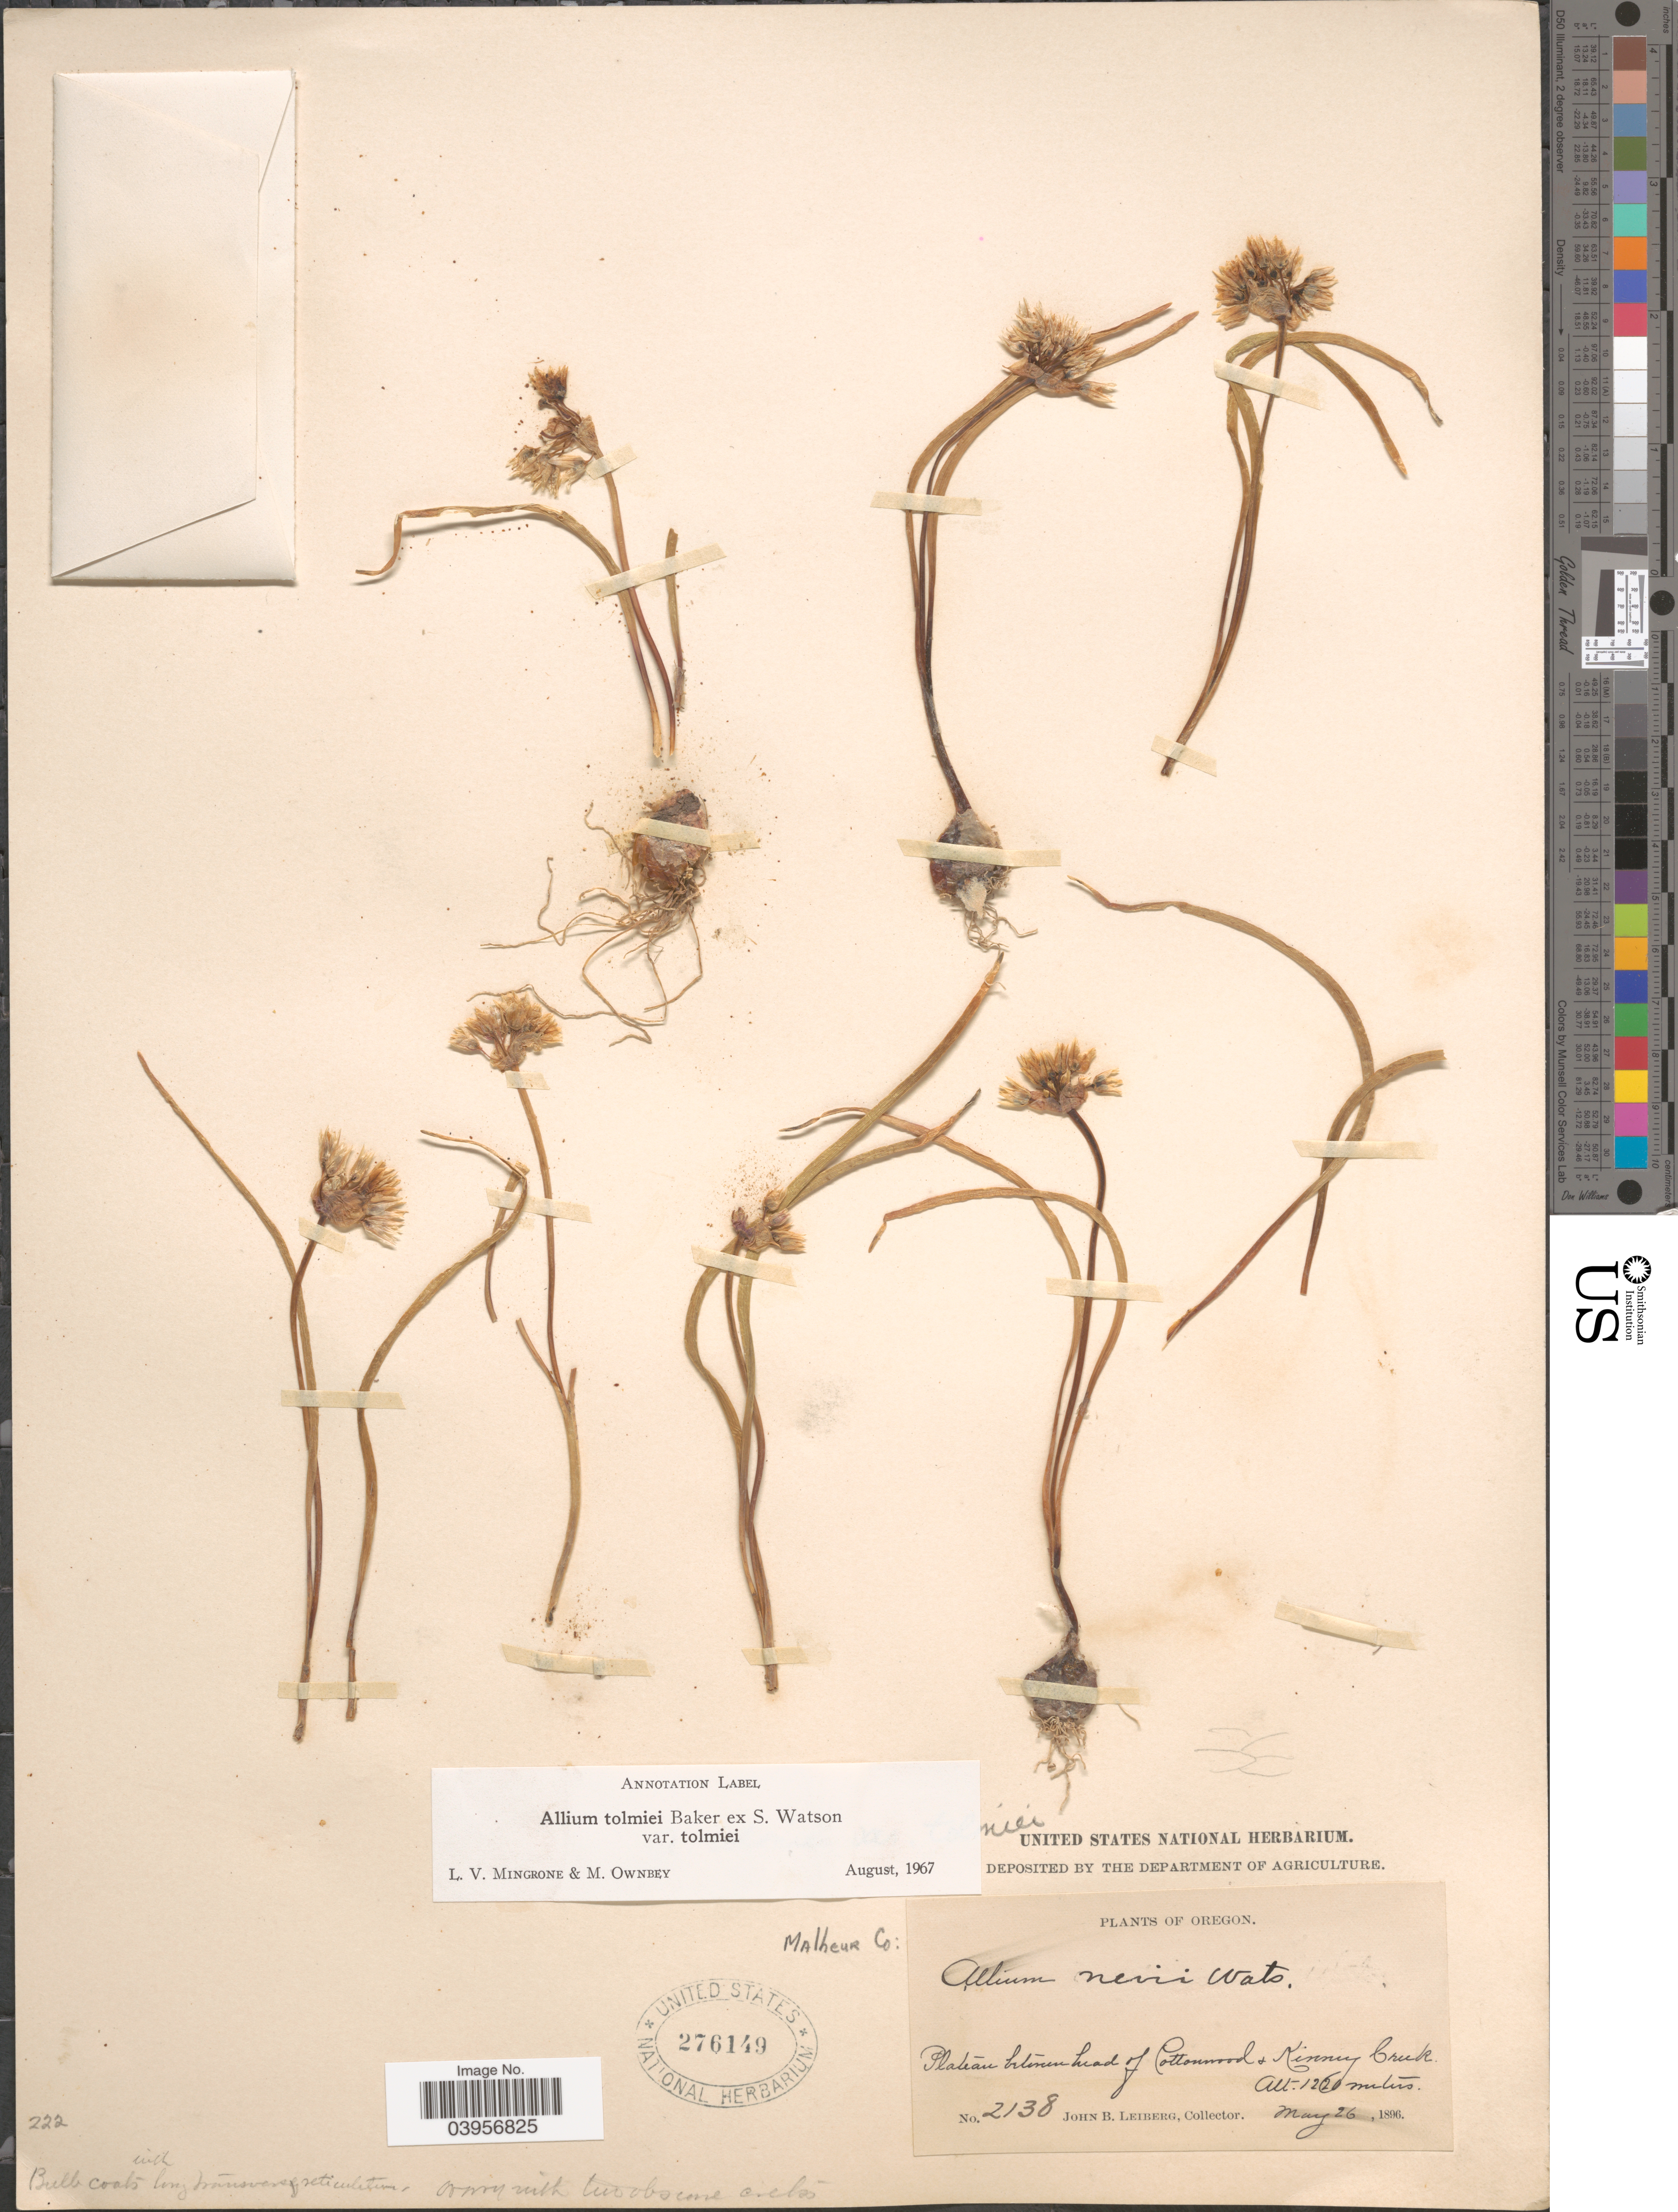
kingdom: Plantae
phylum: Tracheophyta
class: Liliopsida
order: Asparagales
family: Amaryllidaceae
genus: Allium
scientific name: Allium tolmiei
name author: Baker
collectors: J. B. Leiberg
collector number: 2138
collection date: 1896-05-26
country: United States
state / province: Oregon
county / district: Malheur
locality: Malheur Co. Plateau between head of Cottonwood & Kinney Creek.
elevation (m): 1220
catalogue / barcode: US 276149